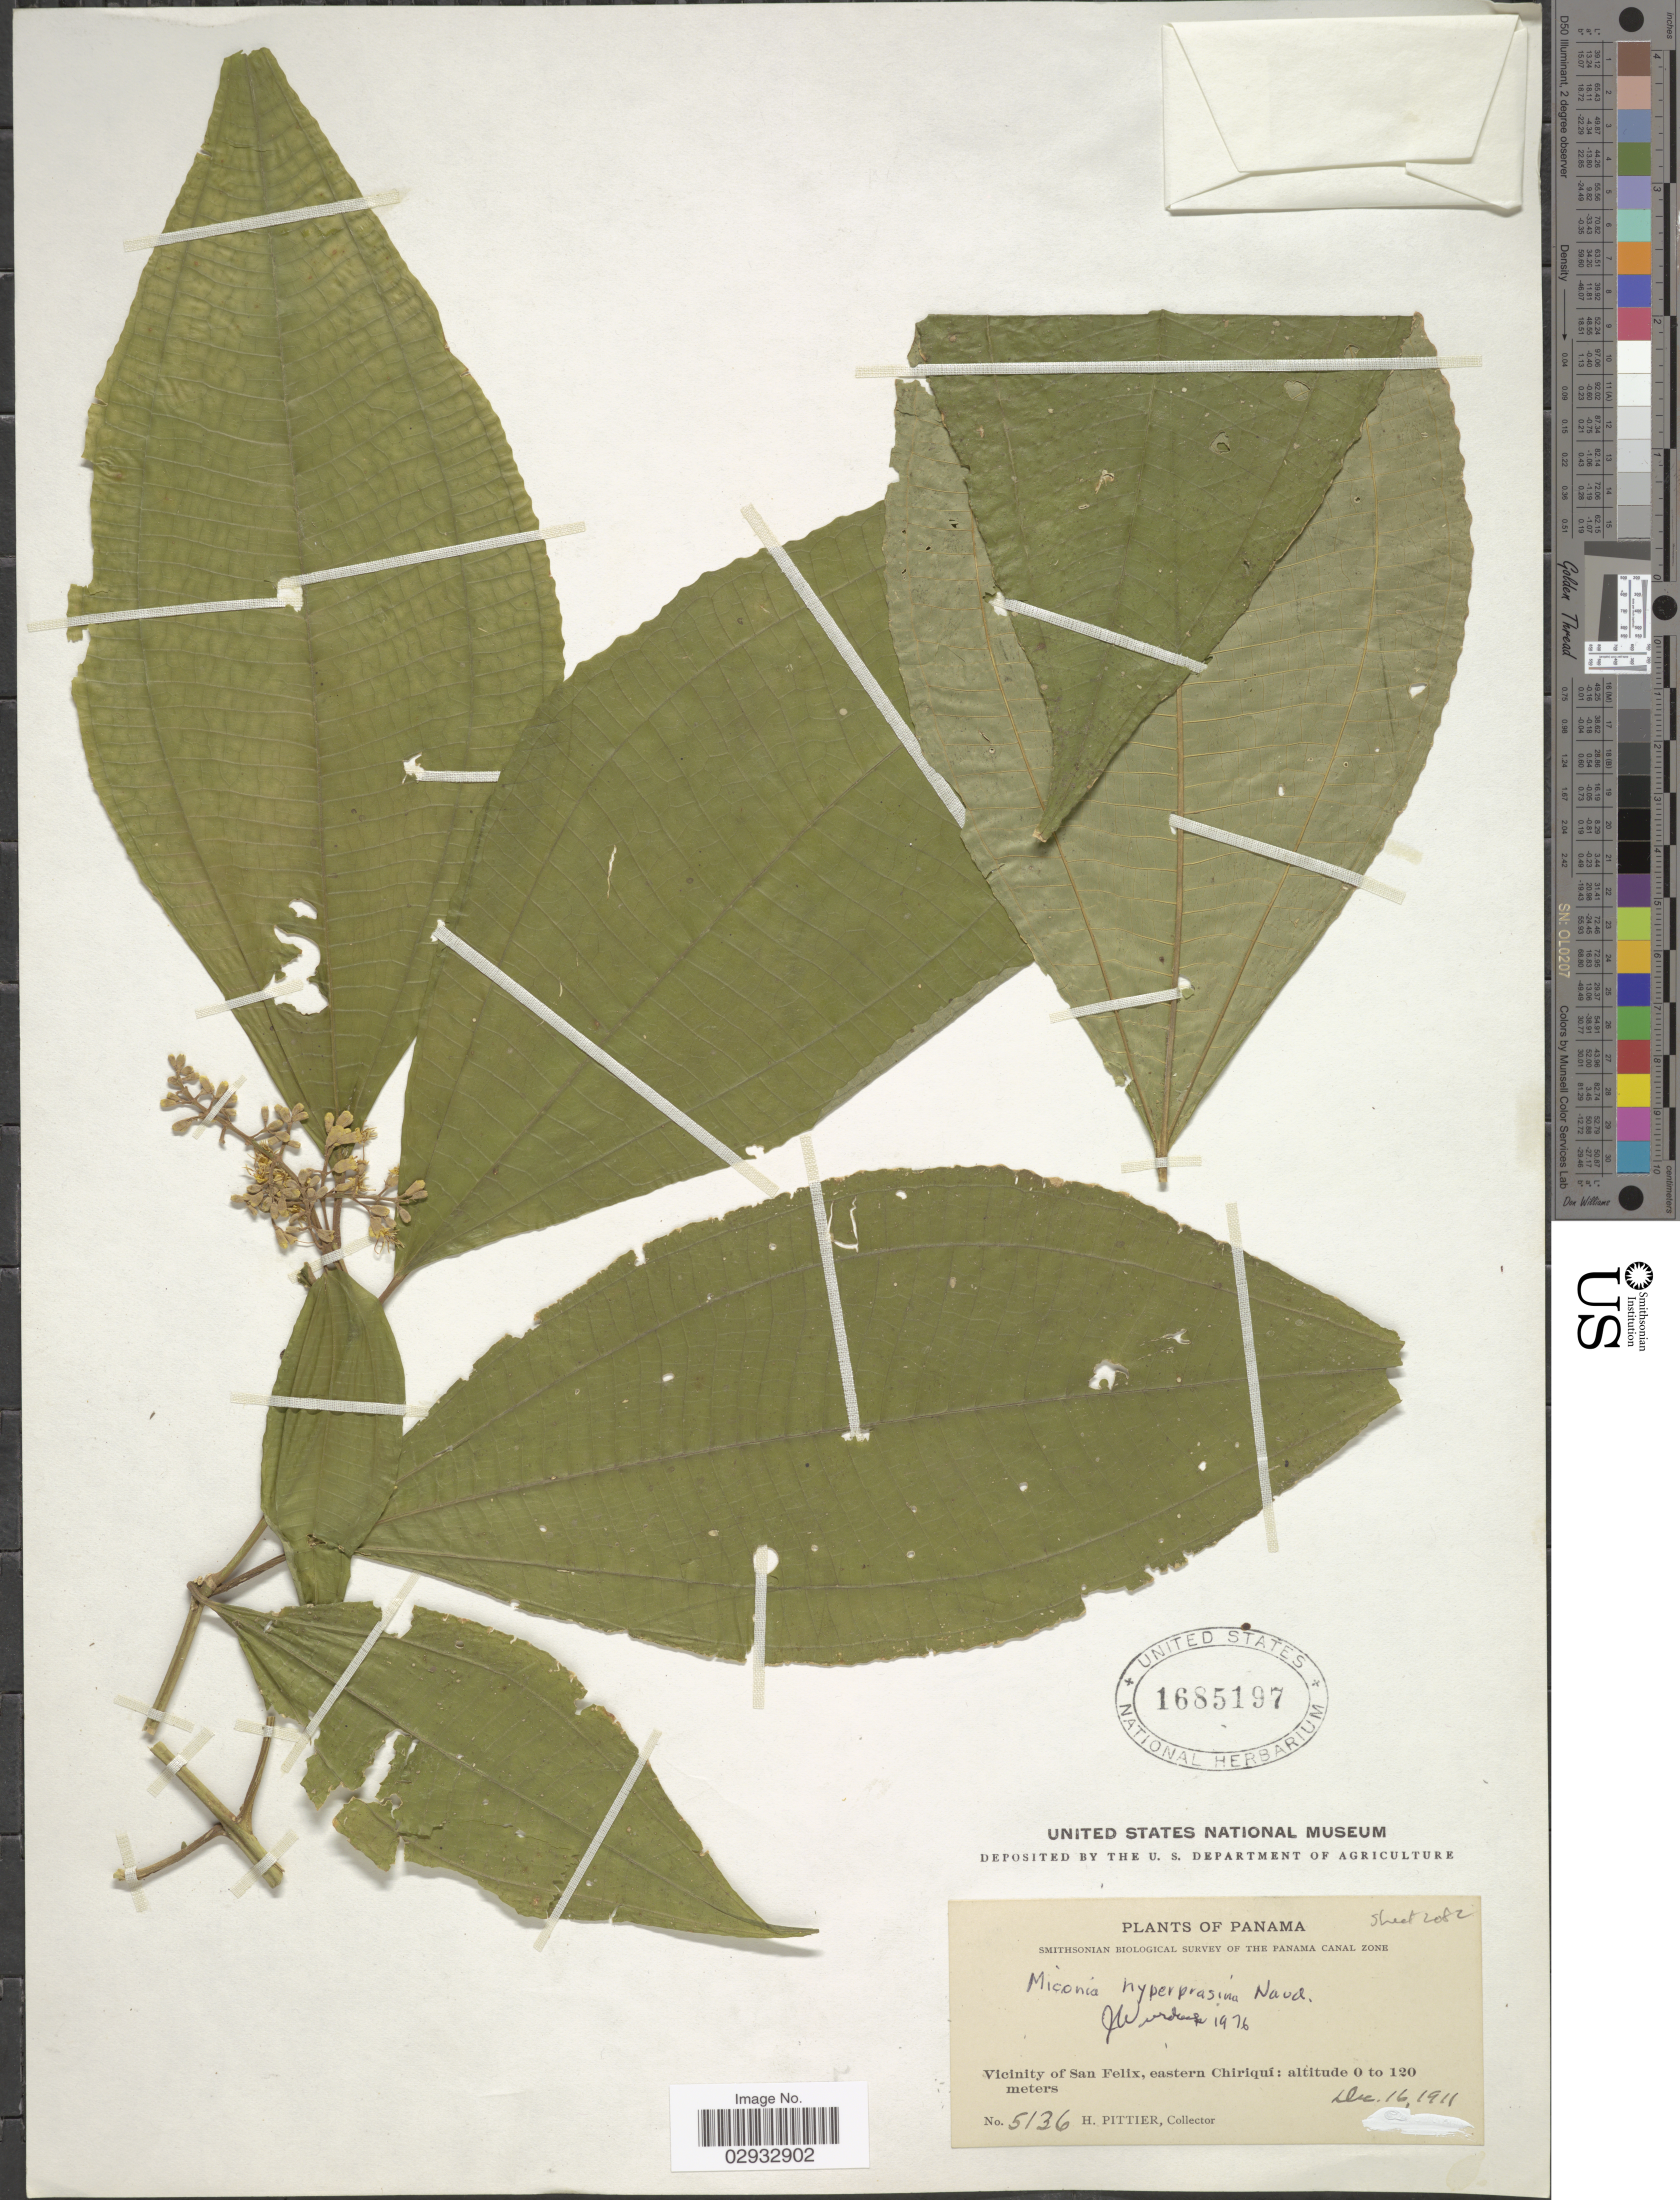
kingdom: Plantae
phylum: Tracheophyta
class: Magnoliopsida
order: Myrtales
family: Melastomataceae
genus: Miconia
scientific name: Miconia hyperprasina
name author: Naudin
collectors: H. F. Pittier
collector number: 5136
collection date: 1911-12-16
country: Panama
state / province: Chiriqui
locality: Vicinitiy of San Felix, eastern Chirquí.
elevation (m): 0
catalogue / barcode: US 1685197